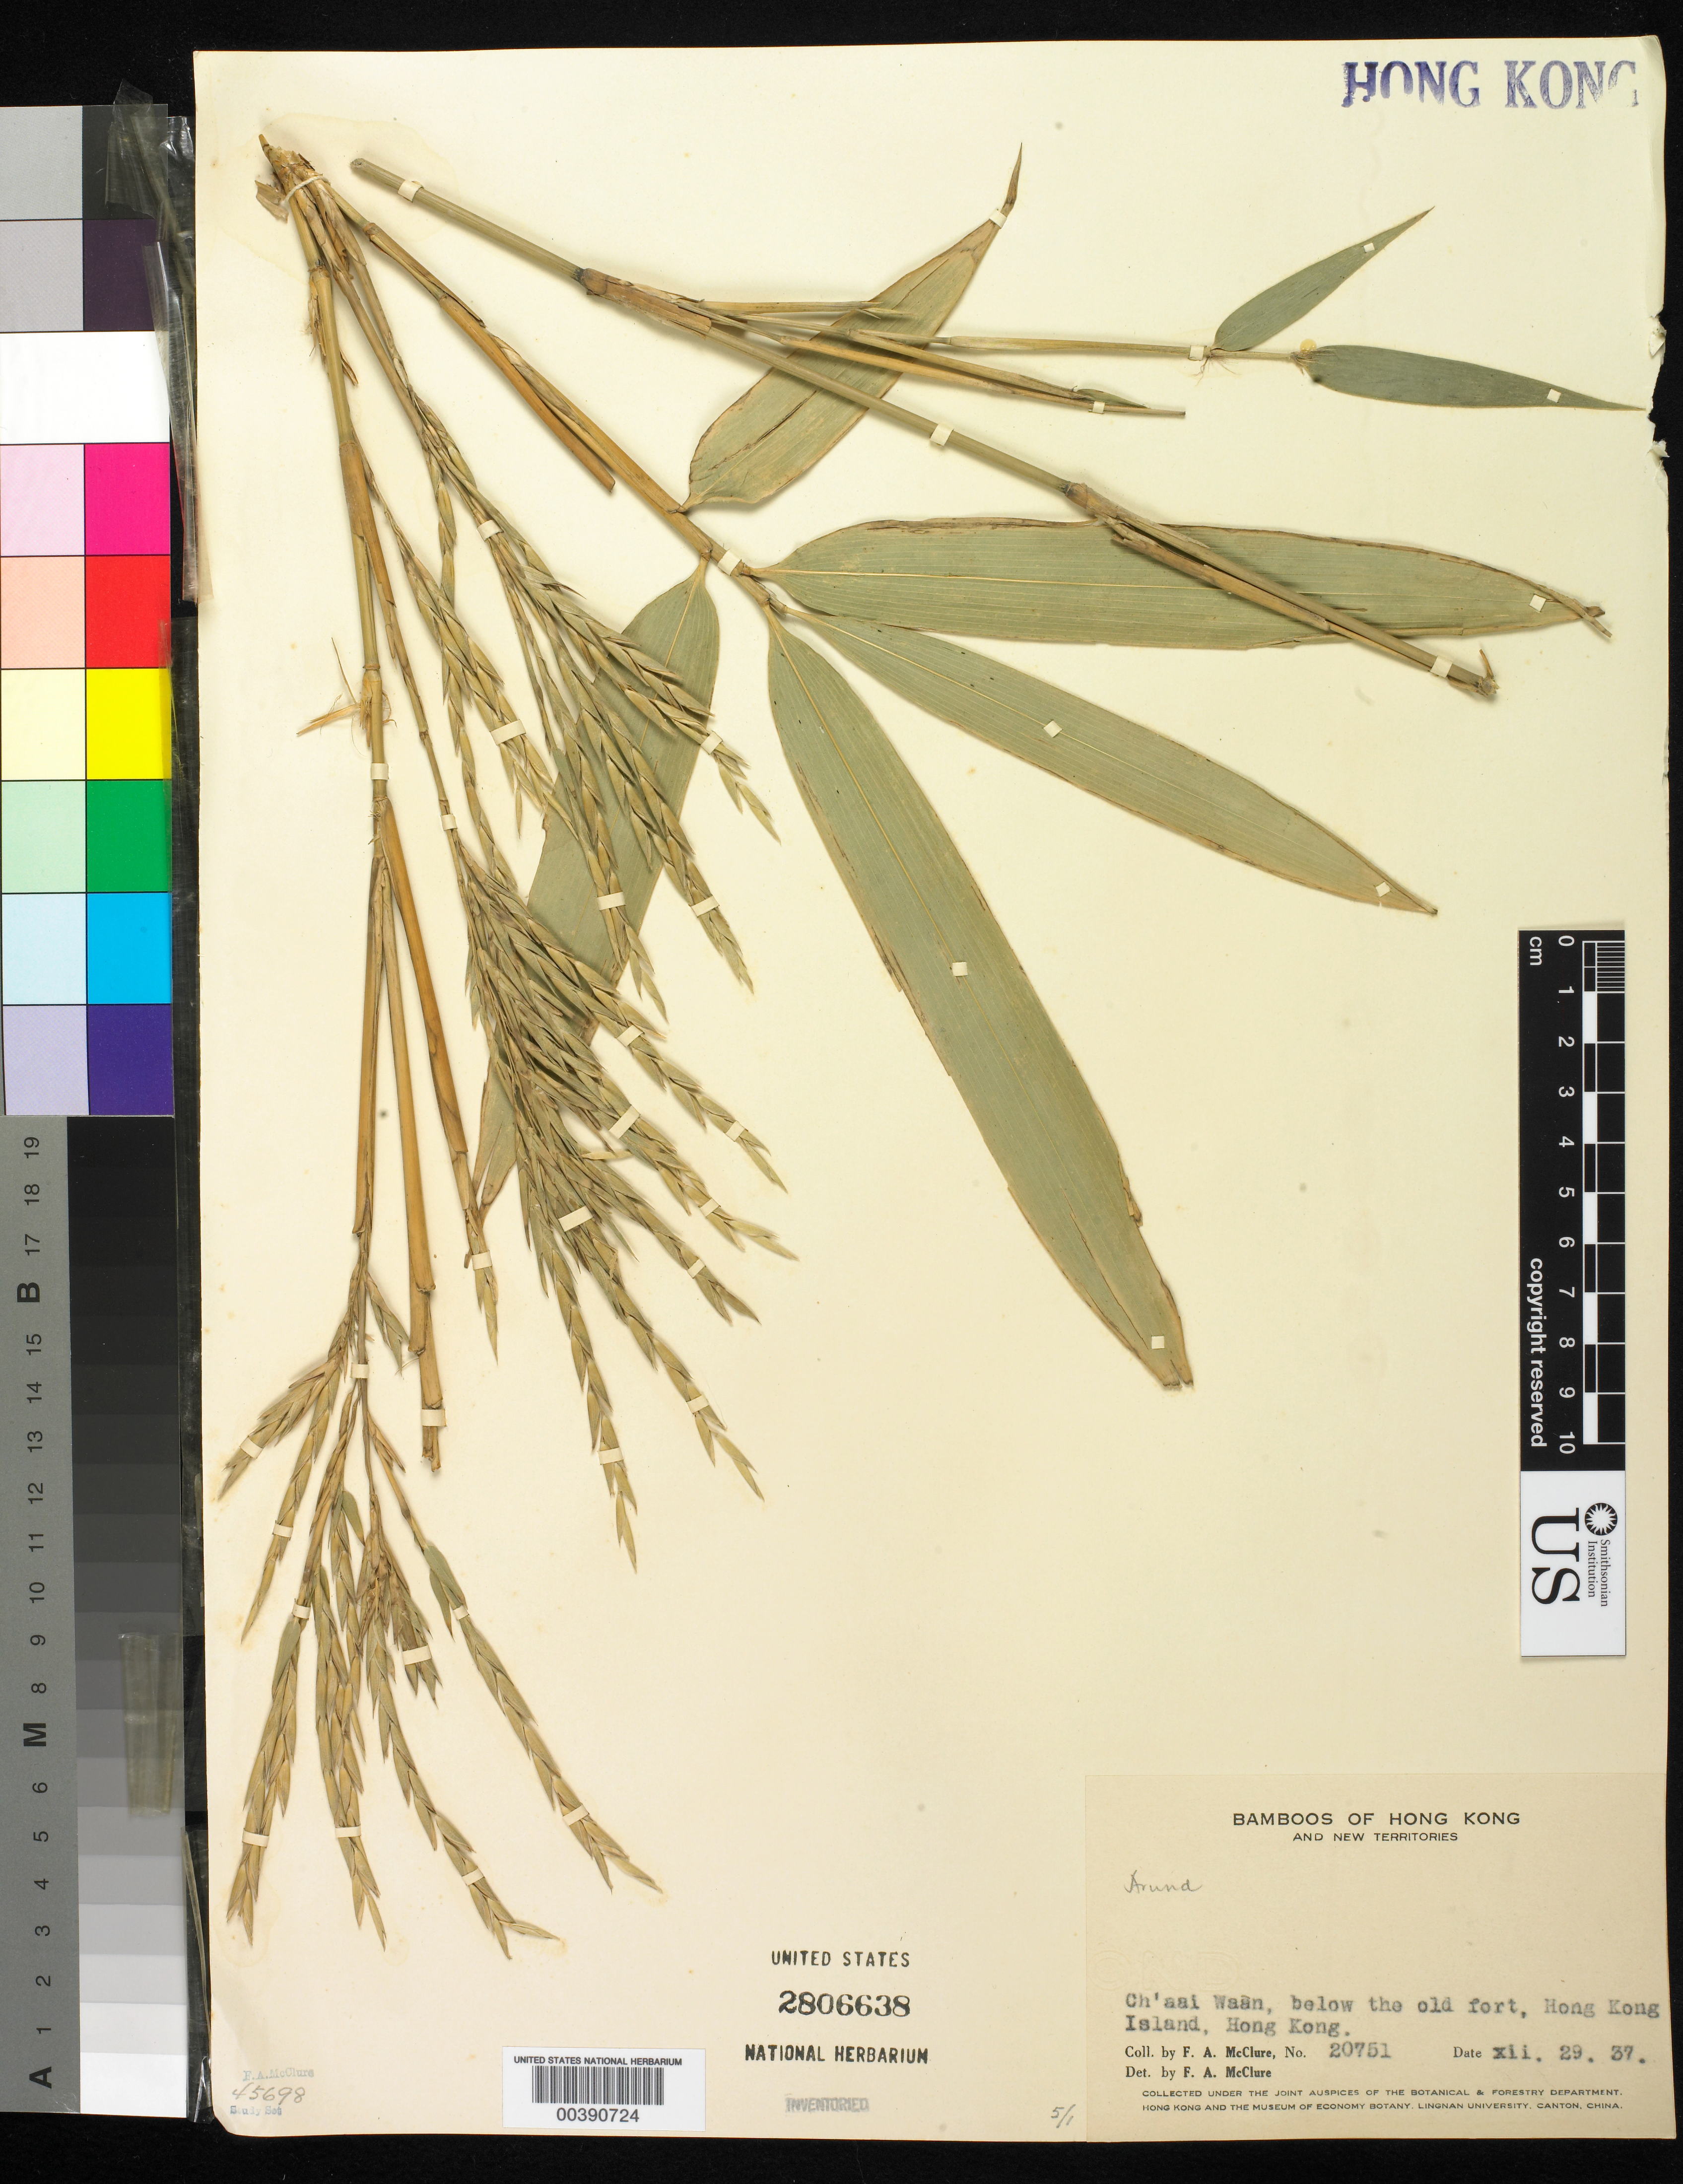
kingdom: Plantae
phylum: Tracheophyta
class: Liliopsida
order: Poales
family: Poaceae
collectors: F. A. McClure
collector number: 20751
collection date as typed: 29 Dec 1937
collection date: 1937-12-29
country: China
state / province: Hong Kong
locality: Ch'aai waan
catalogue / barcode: US 2806638